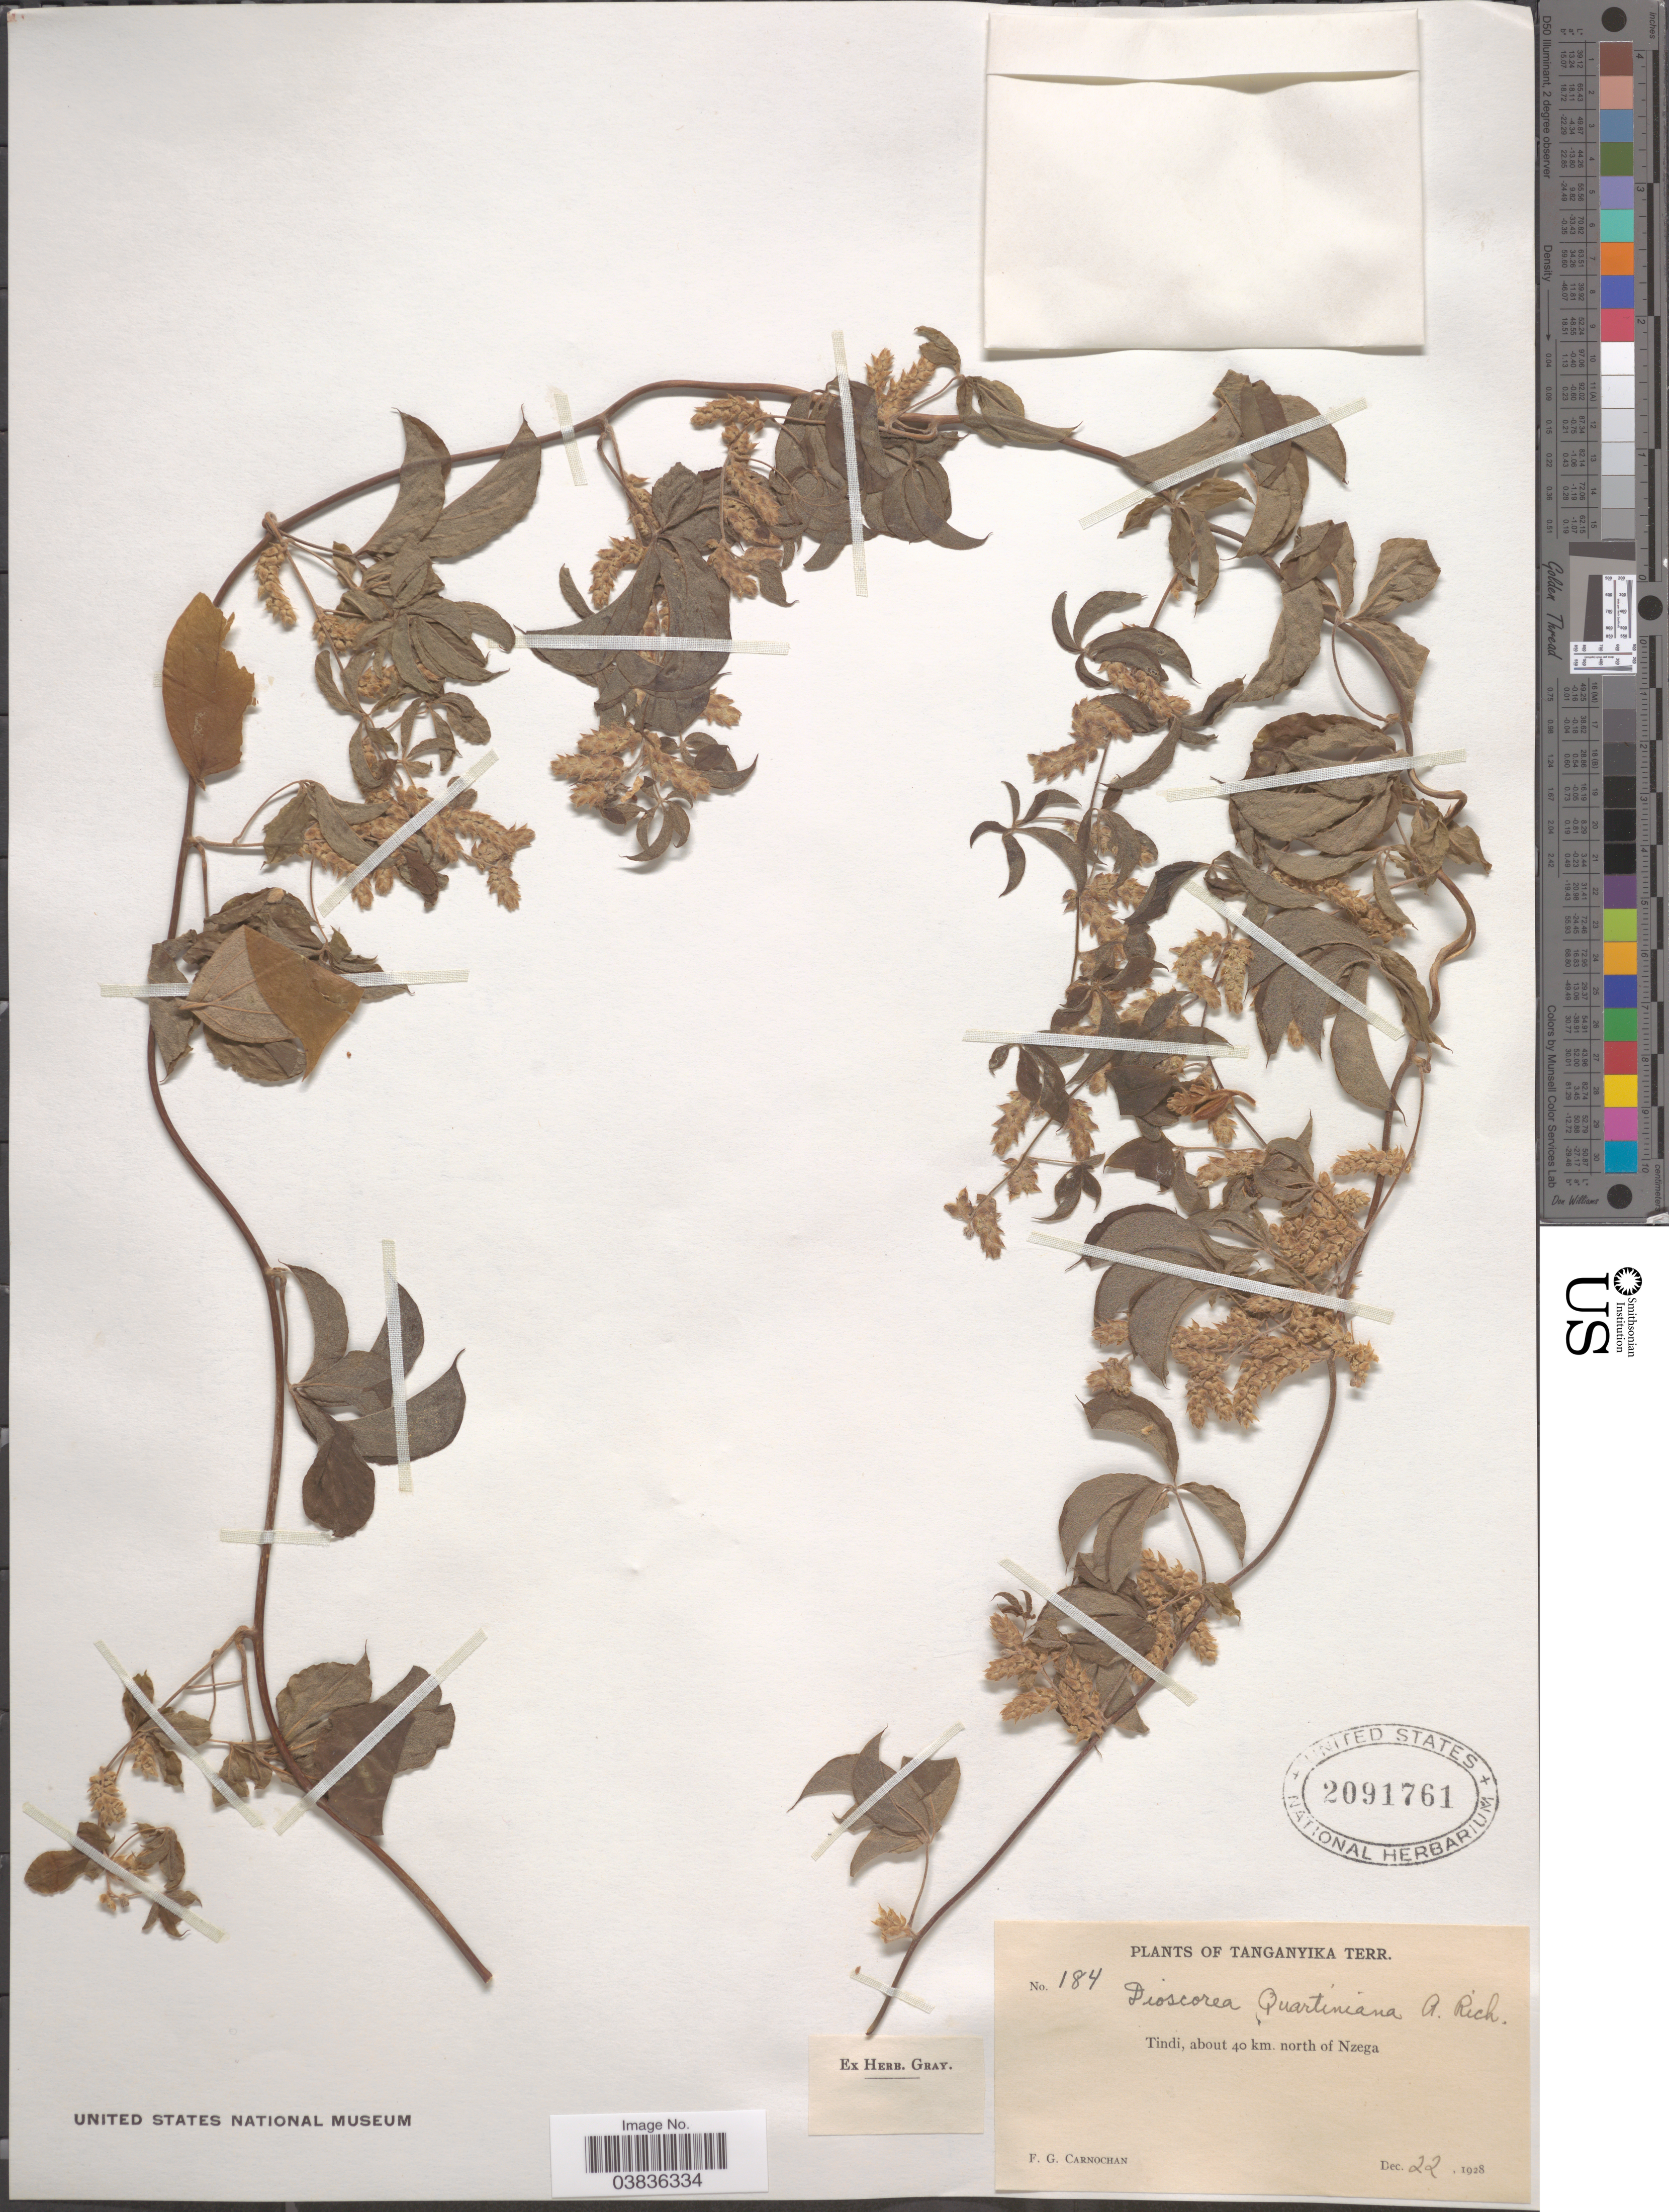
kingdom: Plantae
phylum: Tracheophyta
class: Liliopsida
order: Dioscoreales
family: Dioscoreaceae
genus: Dioscorea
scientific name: Dioscorea quartiniana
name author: A. Rich.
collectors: F. Carnochan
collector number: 184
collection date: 1928-12-22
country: Tanzania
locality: Tanganyika Terr. Tindi, about 40 km. north of Nzega.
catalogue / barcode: US 2091761